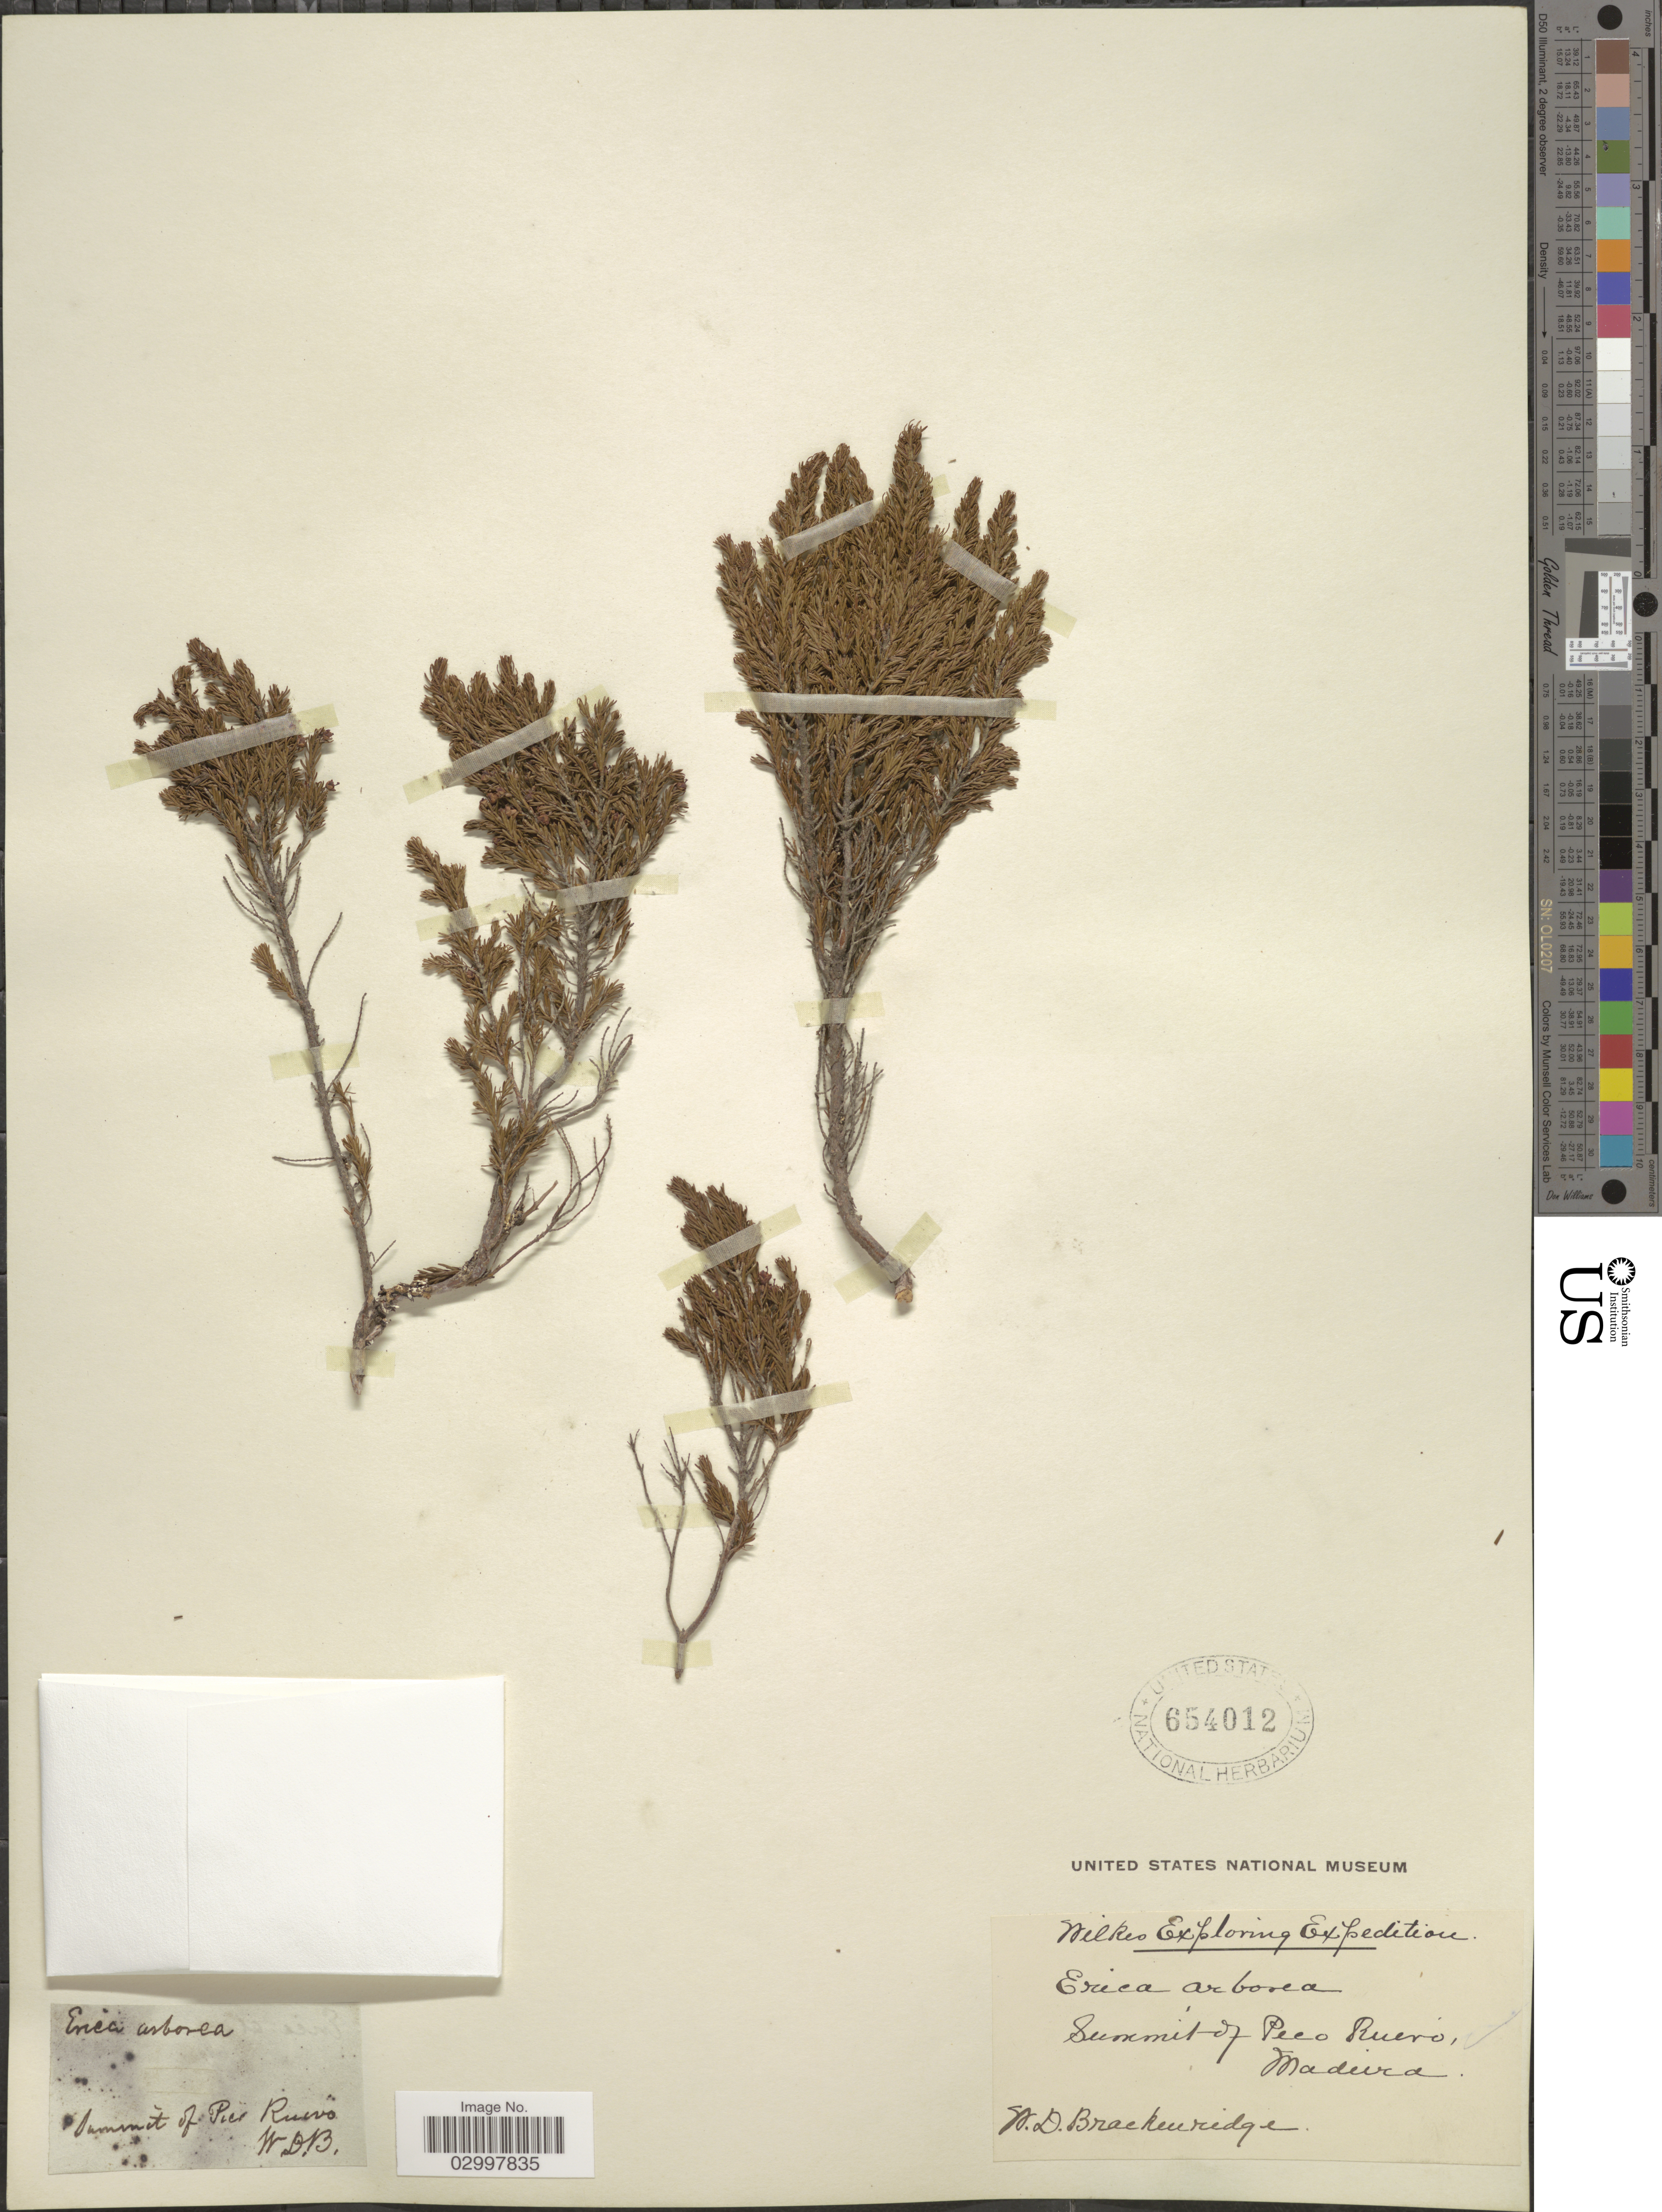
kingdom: Plantae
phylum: Tracheophyta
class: Magnoliopsida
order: Ericales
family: Ericaceae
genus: Erica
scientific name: Erica sp.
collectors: W. D. Brackenridge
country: Portugal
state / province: Madeira (Aut. Reg.)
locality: Summit of Pico Ruivo.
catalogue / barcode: US 654012